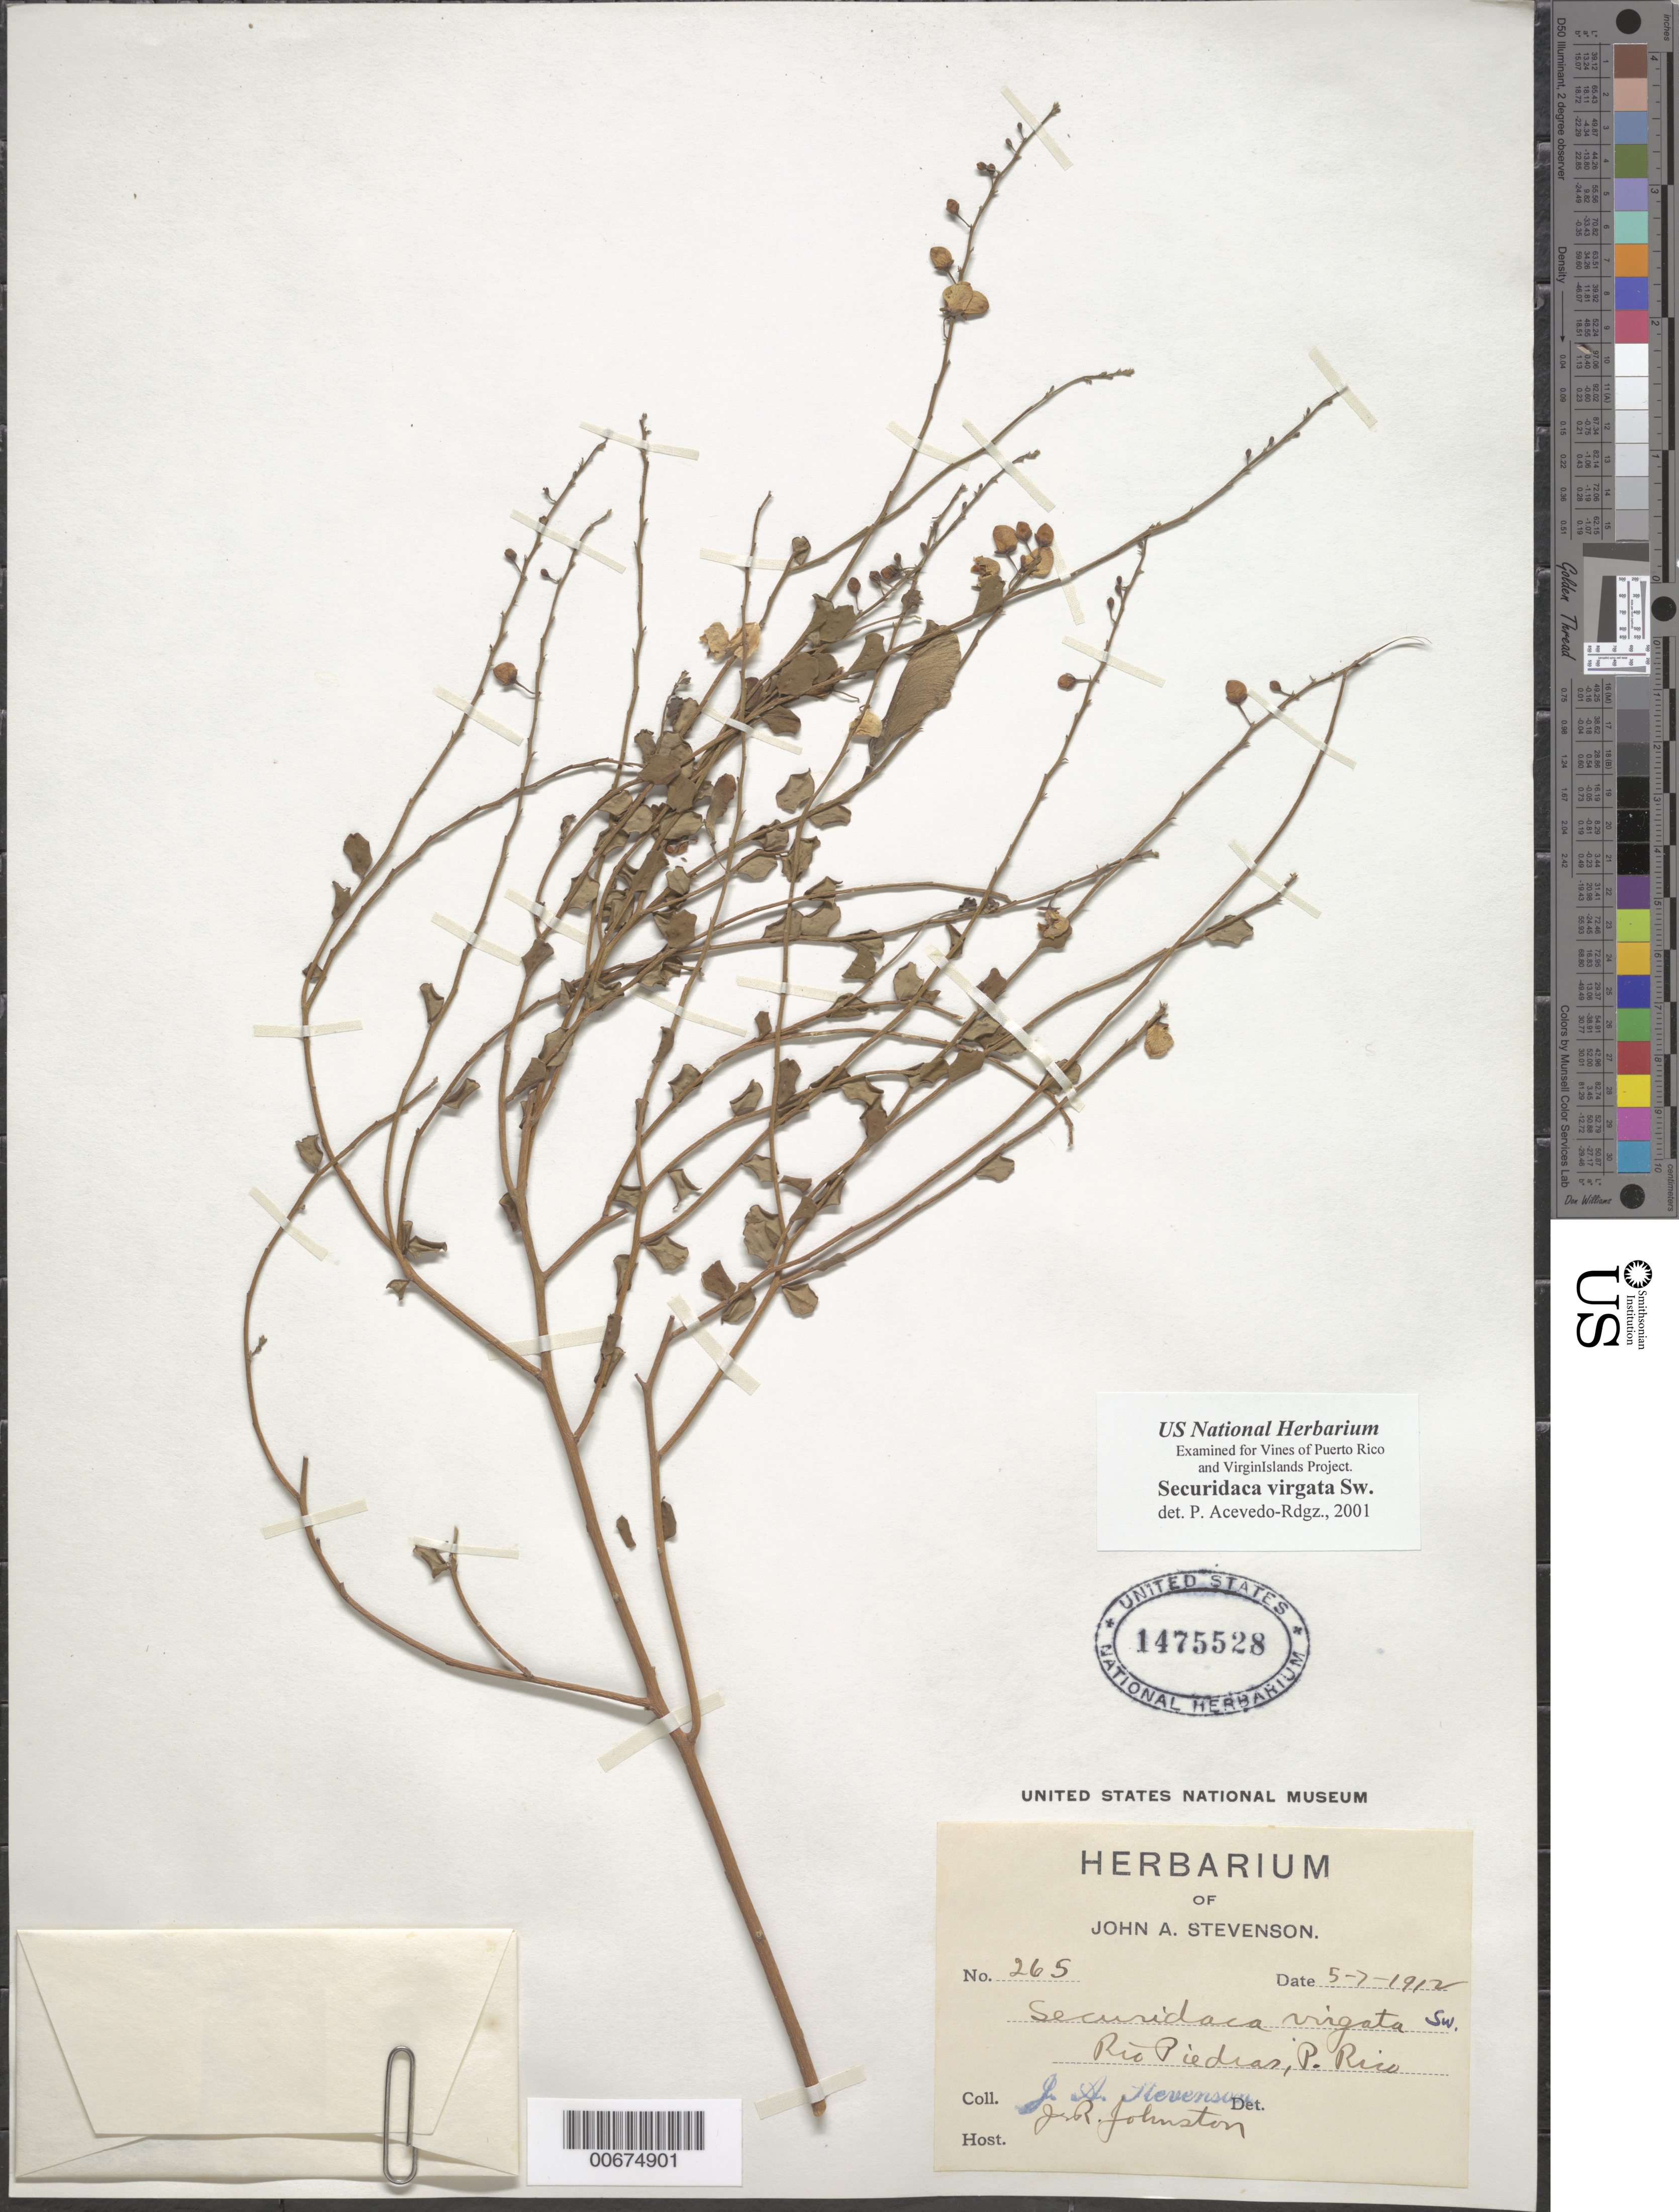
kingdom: Plantae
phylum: Tracheophyta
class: Magnoliopsida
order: Fabales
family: Polygalaceae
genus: Securidaca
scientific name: Securidaca virgata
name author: Sw.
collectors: J. A. Stevenson & J. Johnston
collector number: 265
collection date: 1912-07-05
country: Puerto Rico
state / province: Rio Piedras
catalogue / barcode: US 1475528